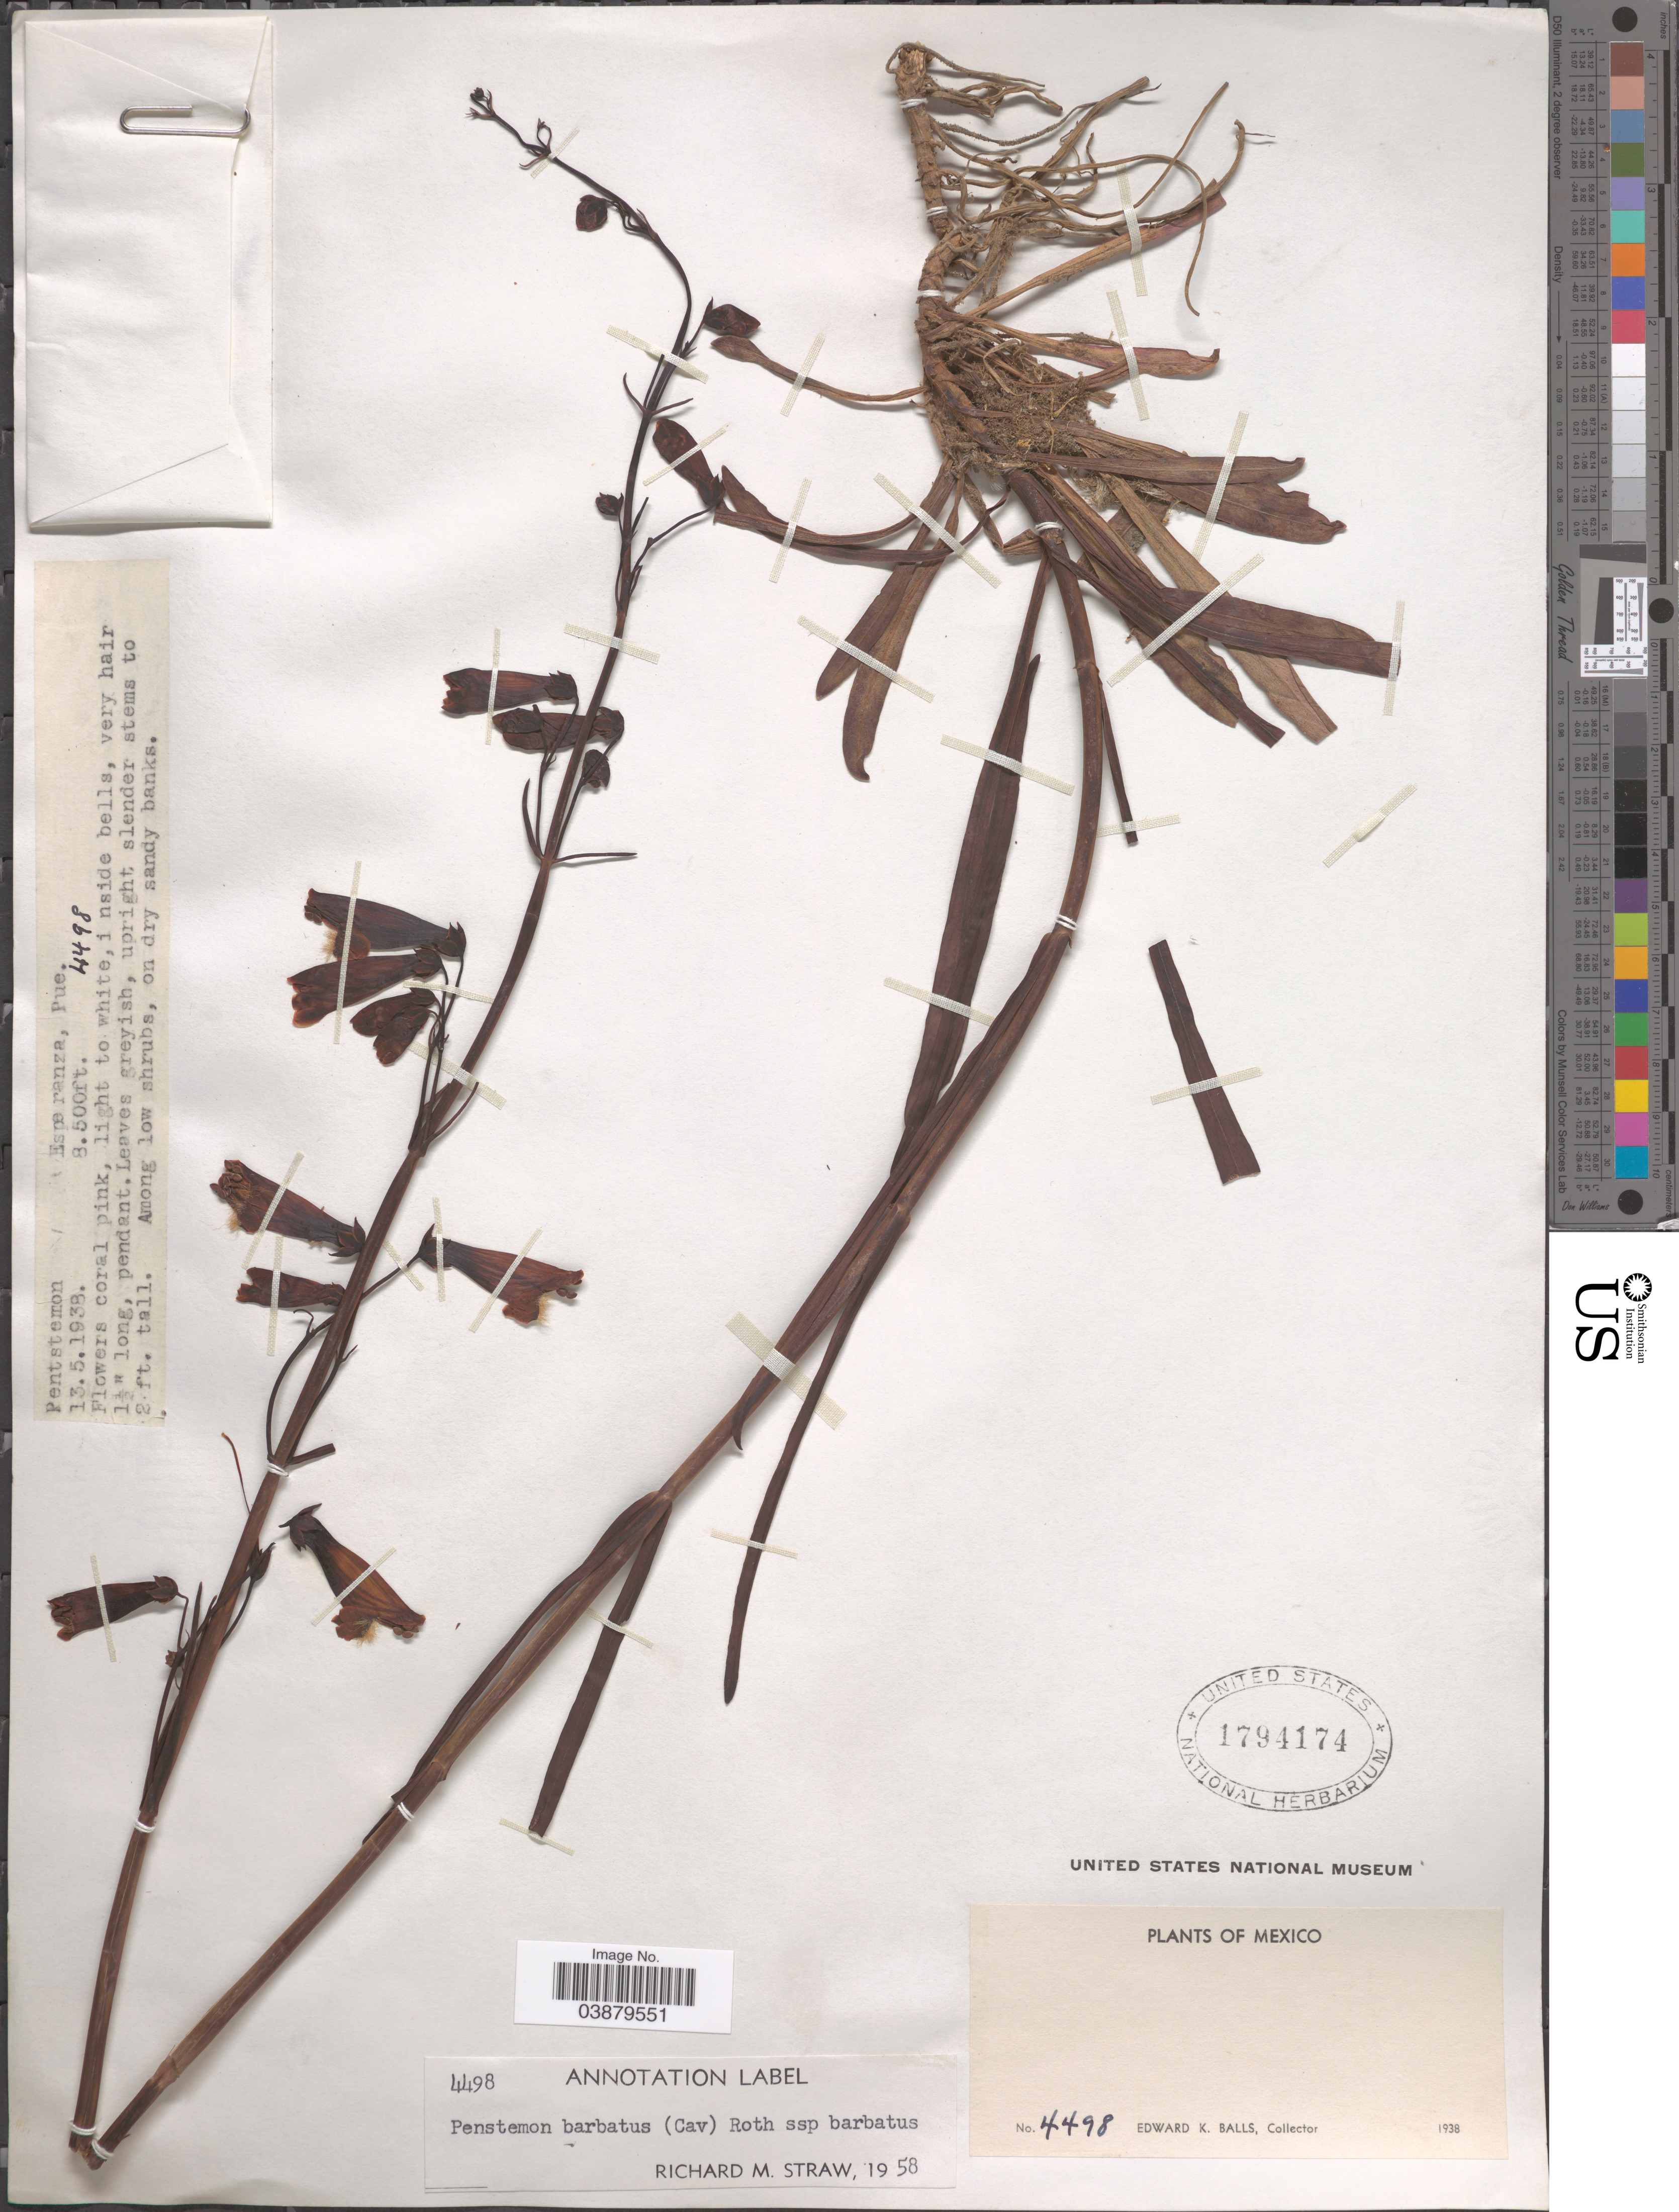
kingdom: Plantae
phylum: Tracheophyta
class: Magnoliopsida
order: Lamiales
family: Plantaginaceae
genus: Penstemon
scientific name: Penstemon barbatus subsp. barbatus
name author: (Cav.) Roth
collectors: E. K. Balls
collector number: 4498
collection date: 1938-05-13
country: Mexico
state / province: Puebla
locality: Epseranza.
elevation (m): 2591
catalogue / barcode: US 1794174